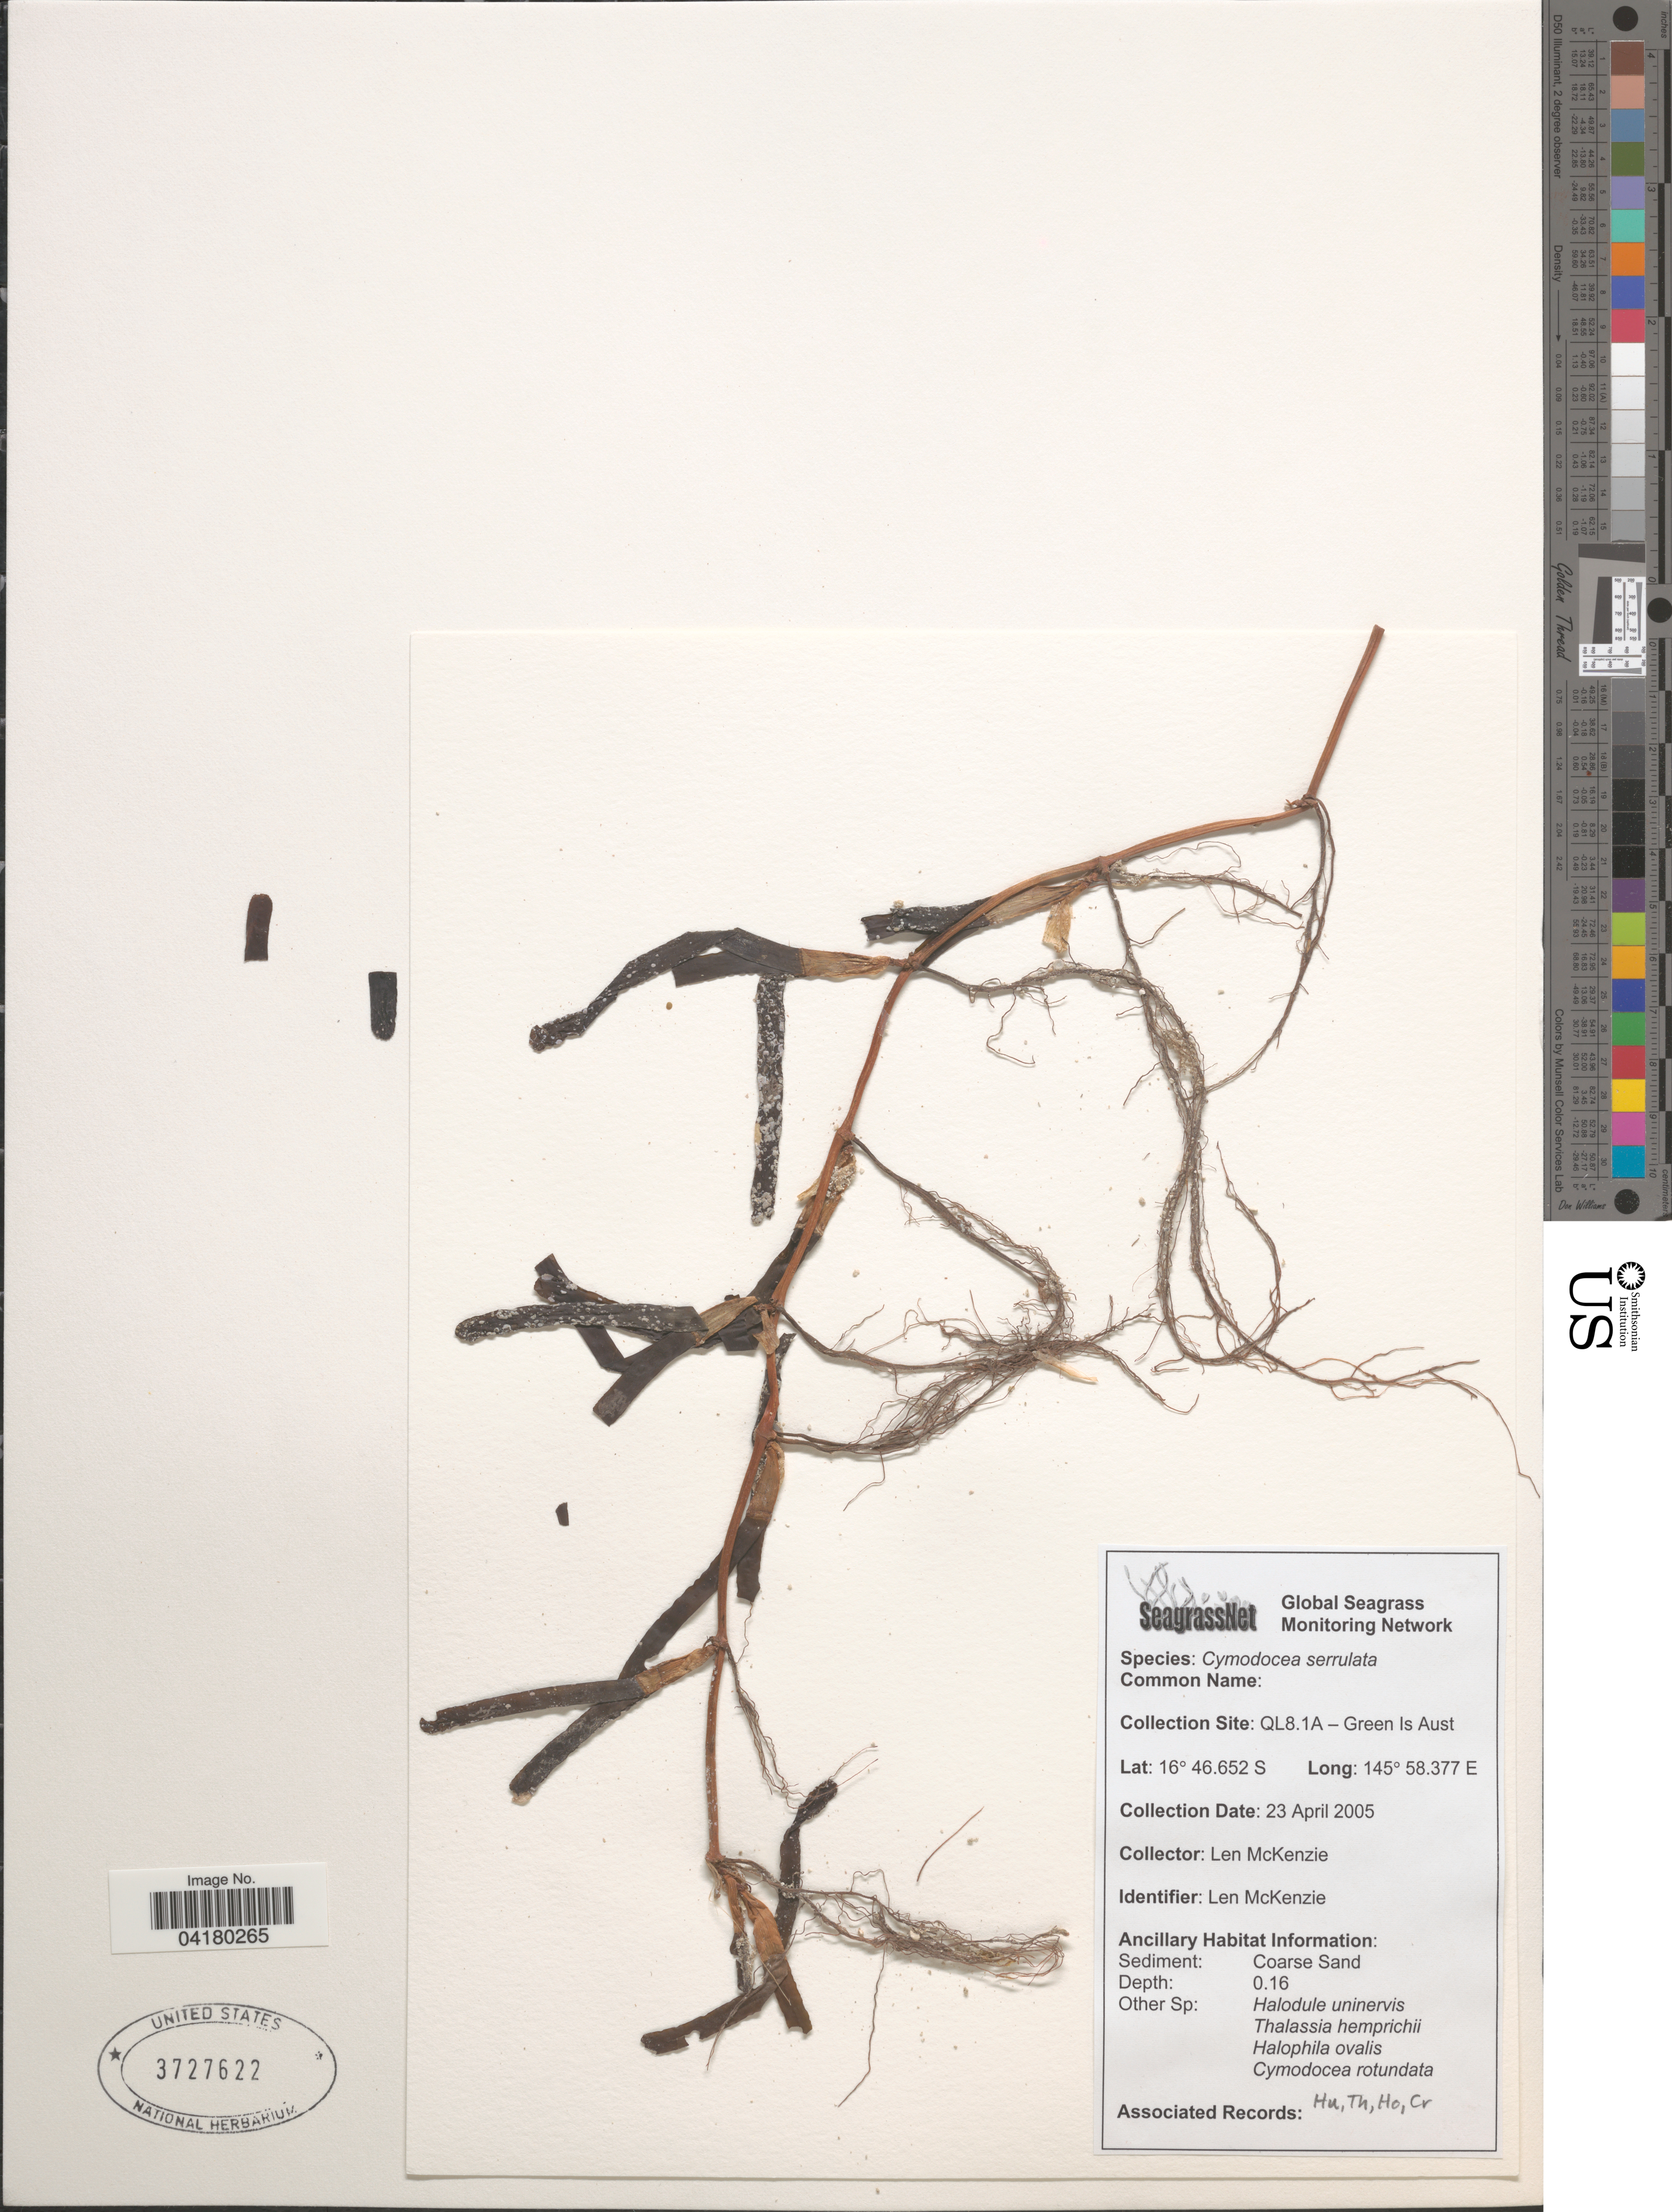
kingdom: Plantae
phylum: Tracheophyta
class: Liliopsida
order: Alismatales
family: Cymodoceaceae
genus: Cymodocea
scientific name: Cymodocea serrulata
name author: (R. Br.) Magnus & Ashers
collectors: L. McKenzie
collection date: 2005-04-23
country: Australia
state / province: Queensland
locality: QL8.1A - Green Is.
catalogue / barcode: US 3727622